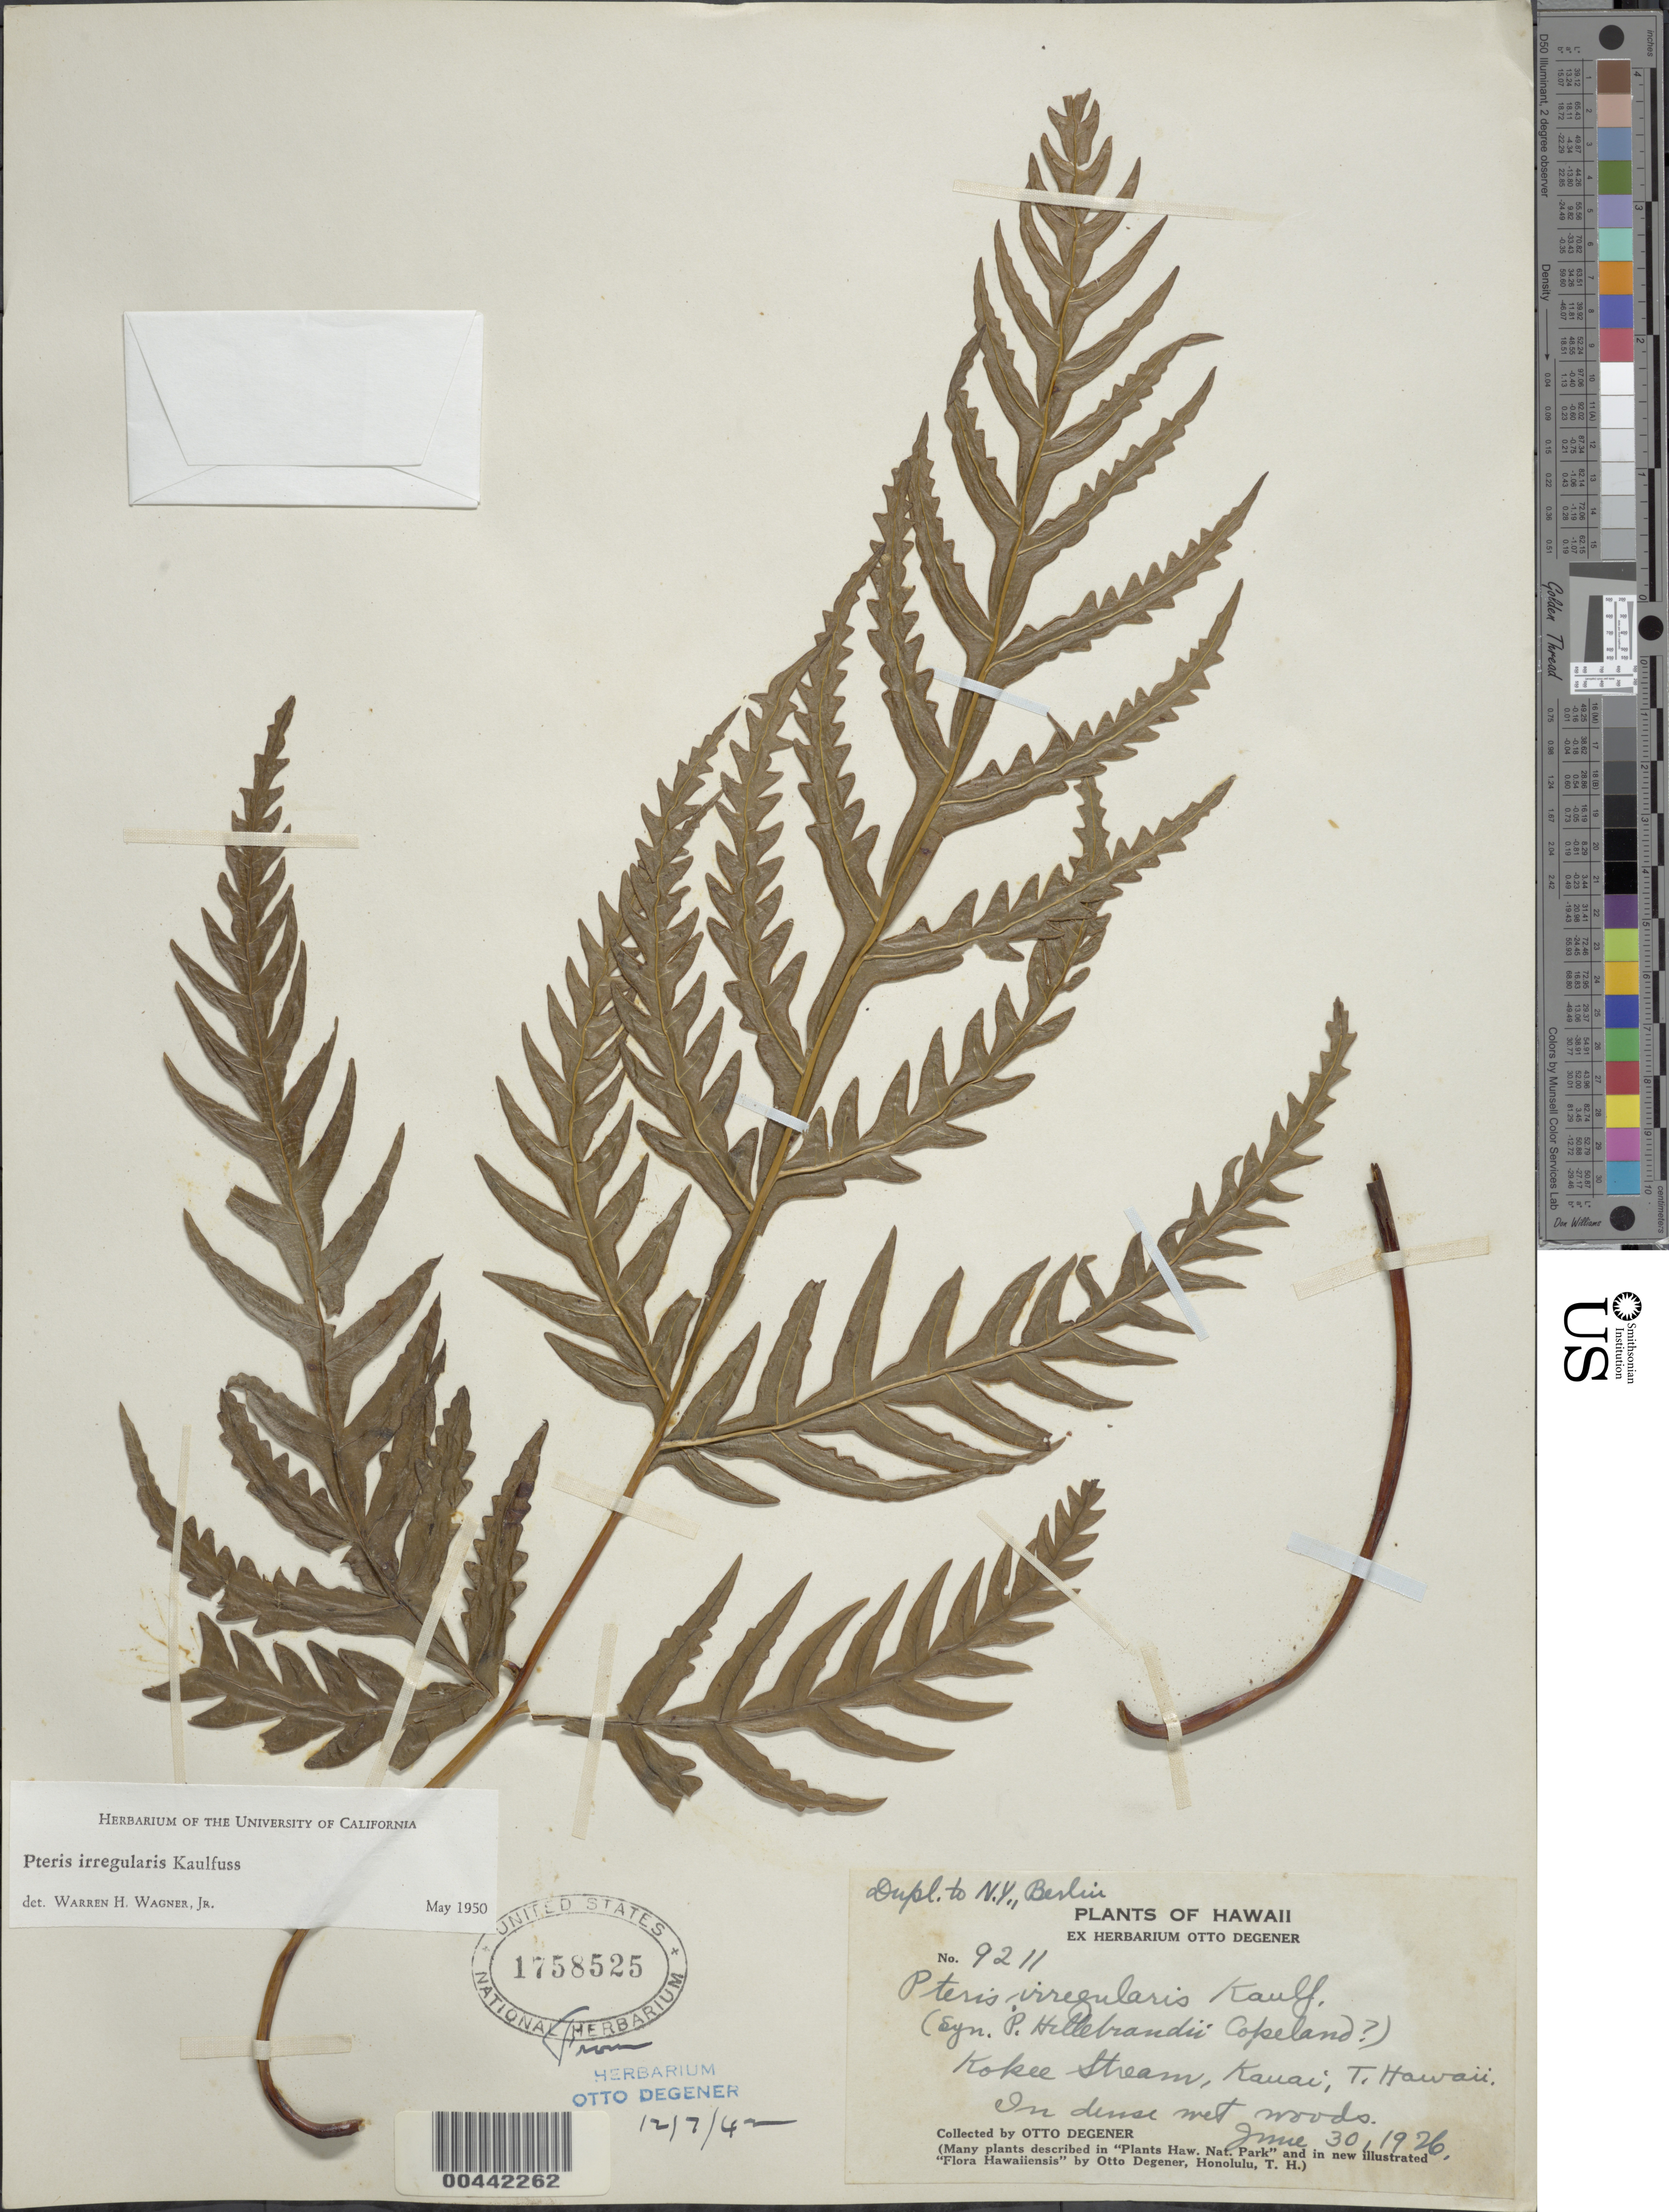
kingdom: Plantae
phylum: Tracheophyta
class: Polypodiopsida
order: Polypodiales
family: Pteridaceae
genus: Pteris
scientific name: Pteris irregularis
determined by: Wagner, W. H.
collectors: O. Degener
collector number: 9211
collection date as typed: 30 Jun 1926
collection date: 1926-06-30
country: United States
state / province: Hawaii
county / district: Kauai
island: Kaua'i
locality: Kokee Stream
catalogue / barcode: US 1758525